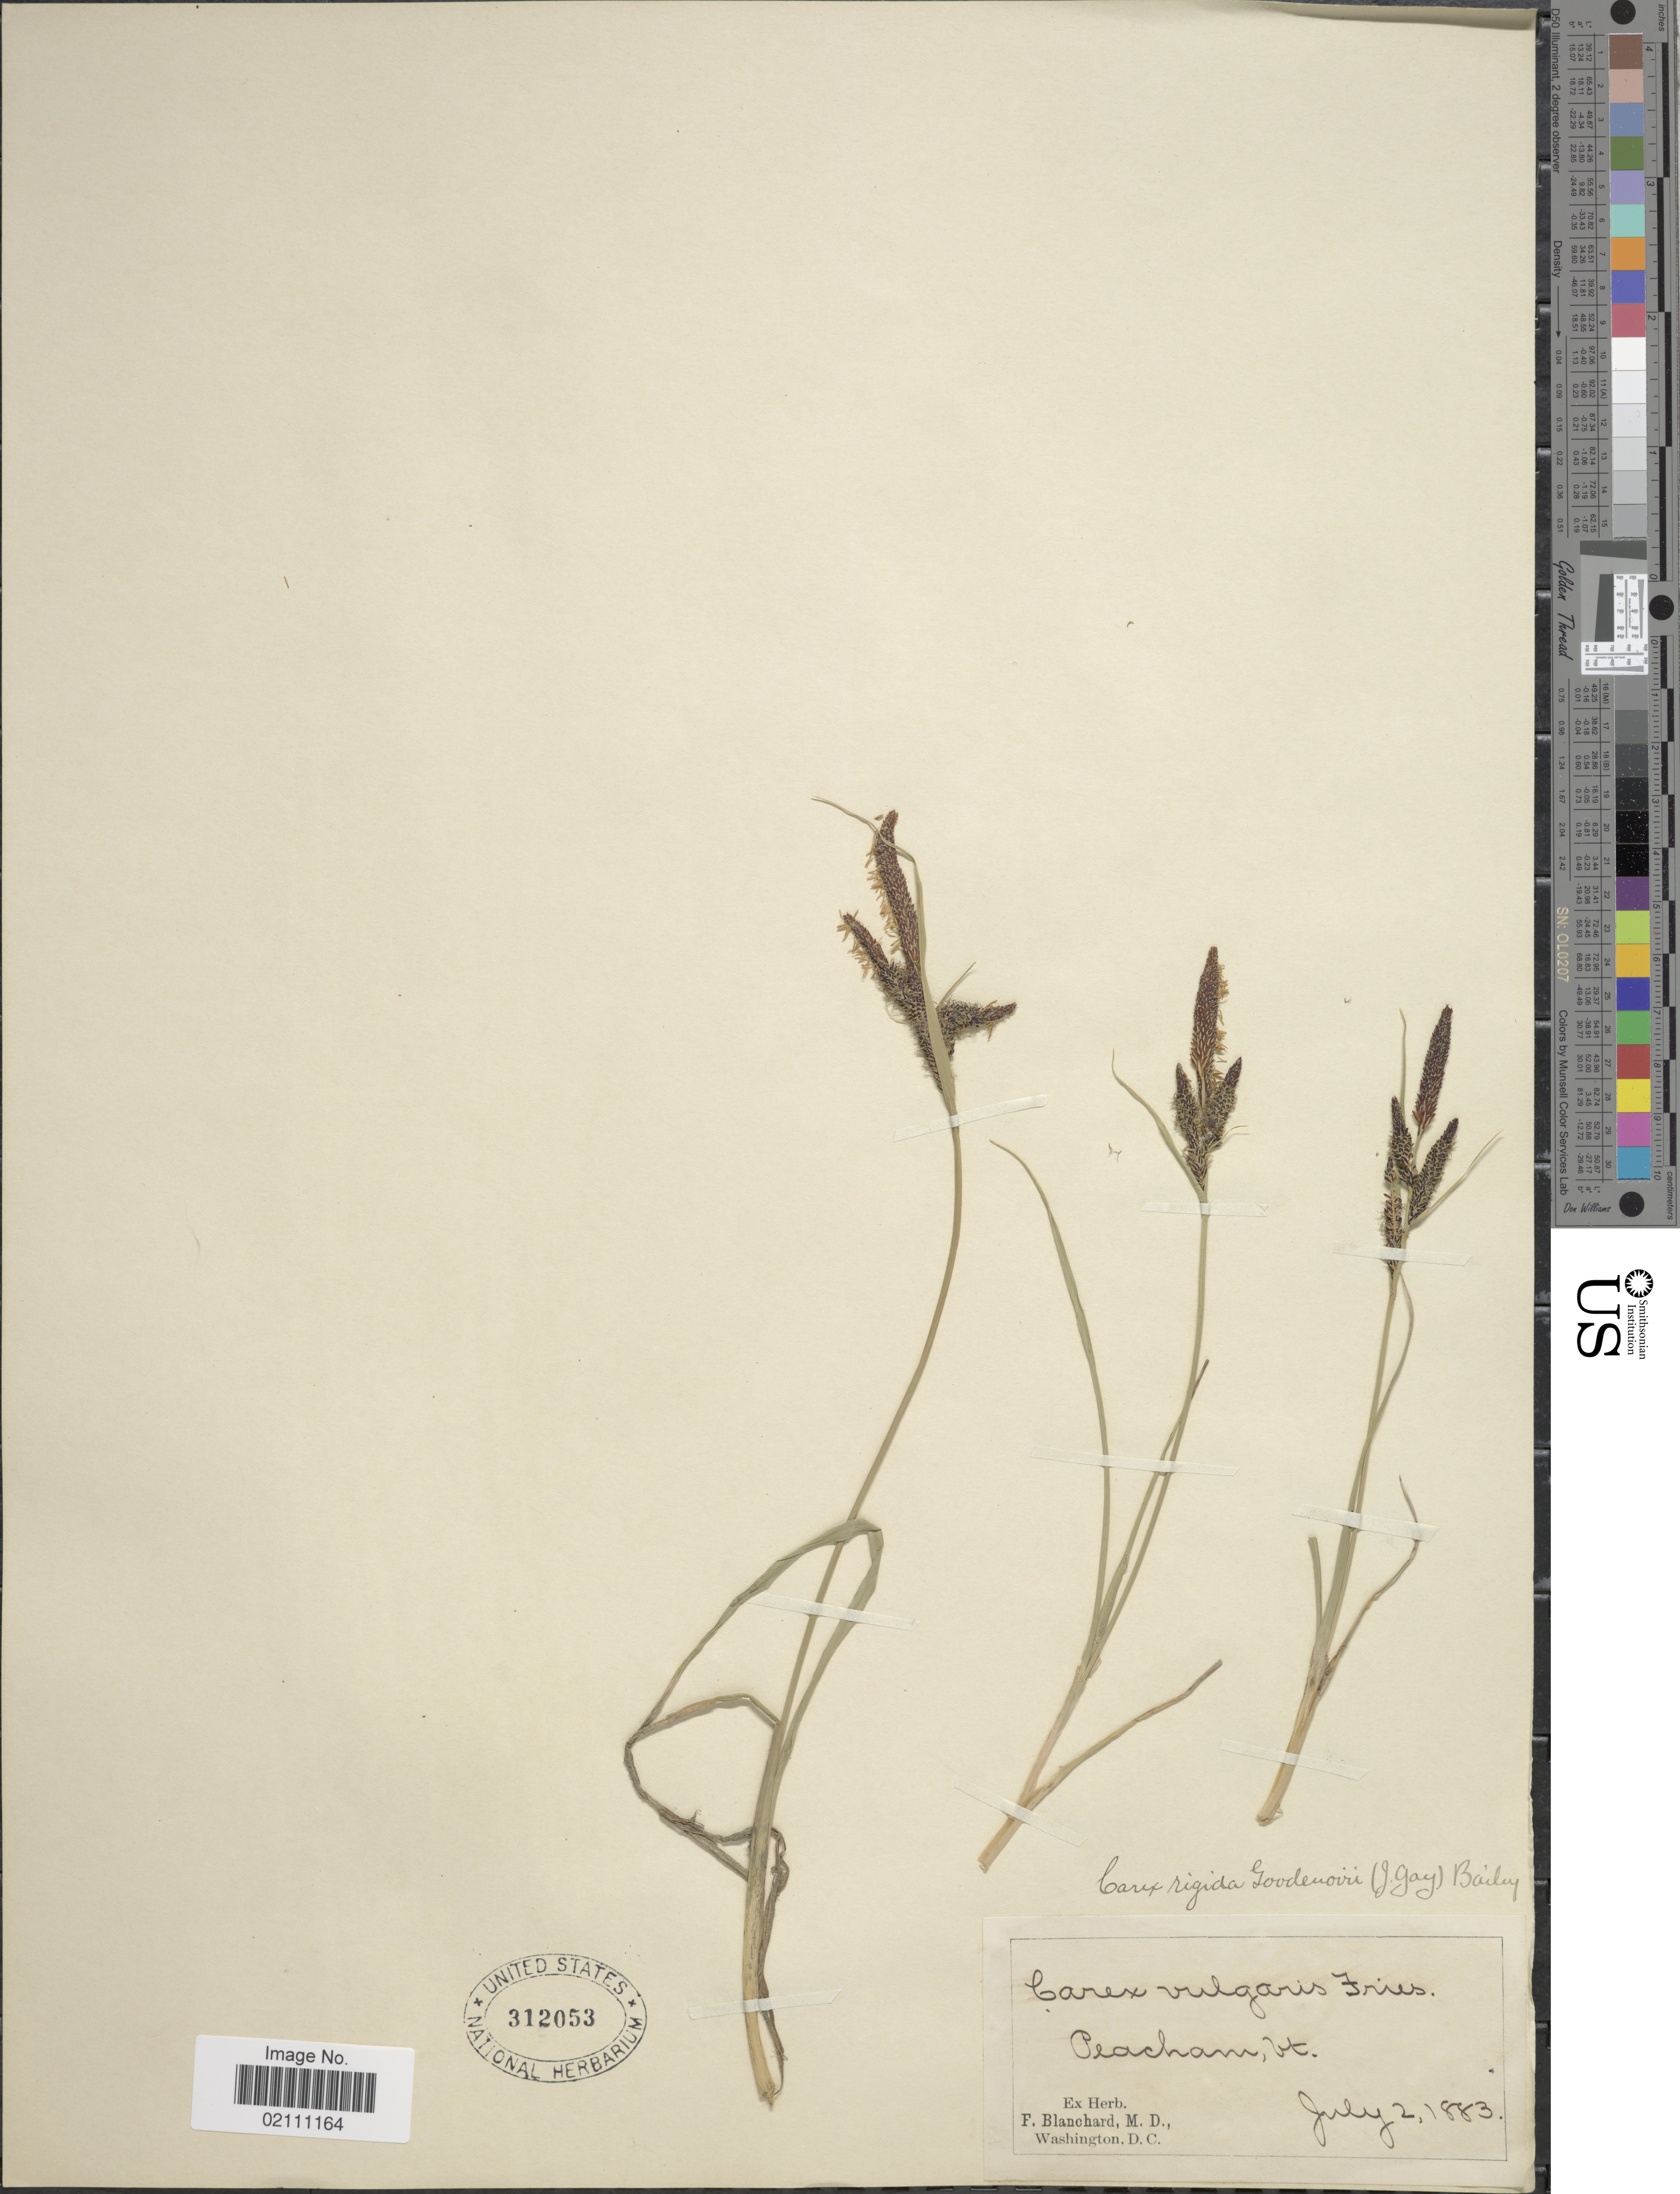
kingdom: Plantae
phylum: Tracheophyta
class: Liliopsida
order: Poales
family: Cyperaceae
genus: Carex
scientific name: Carex nigra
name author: (L.) Reichard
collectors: ex herb. F. Blanchard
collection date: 1883-07-02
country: United States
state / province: Vermont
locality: Peacham, Vt.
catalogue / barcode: US 312053